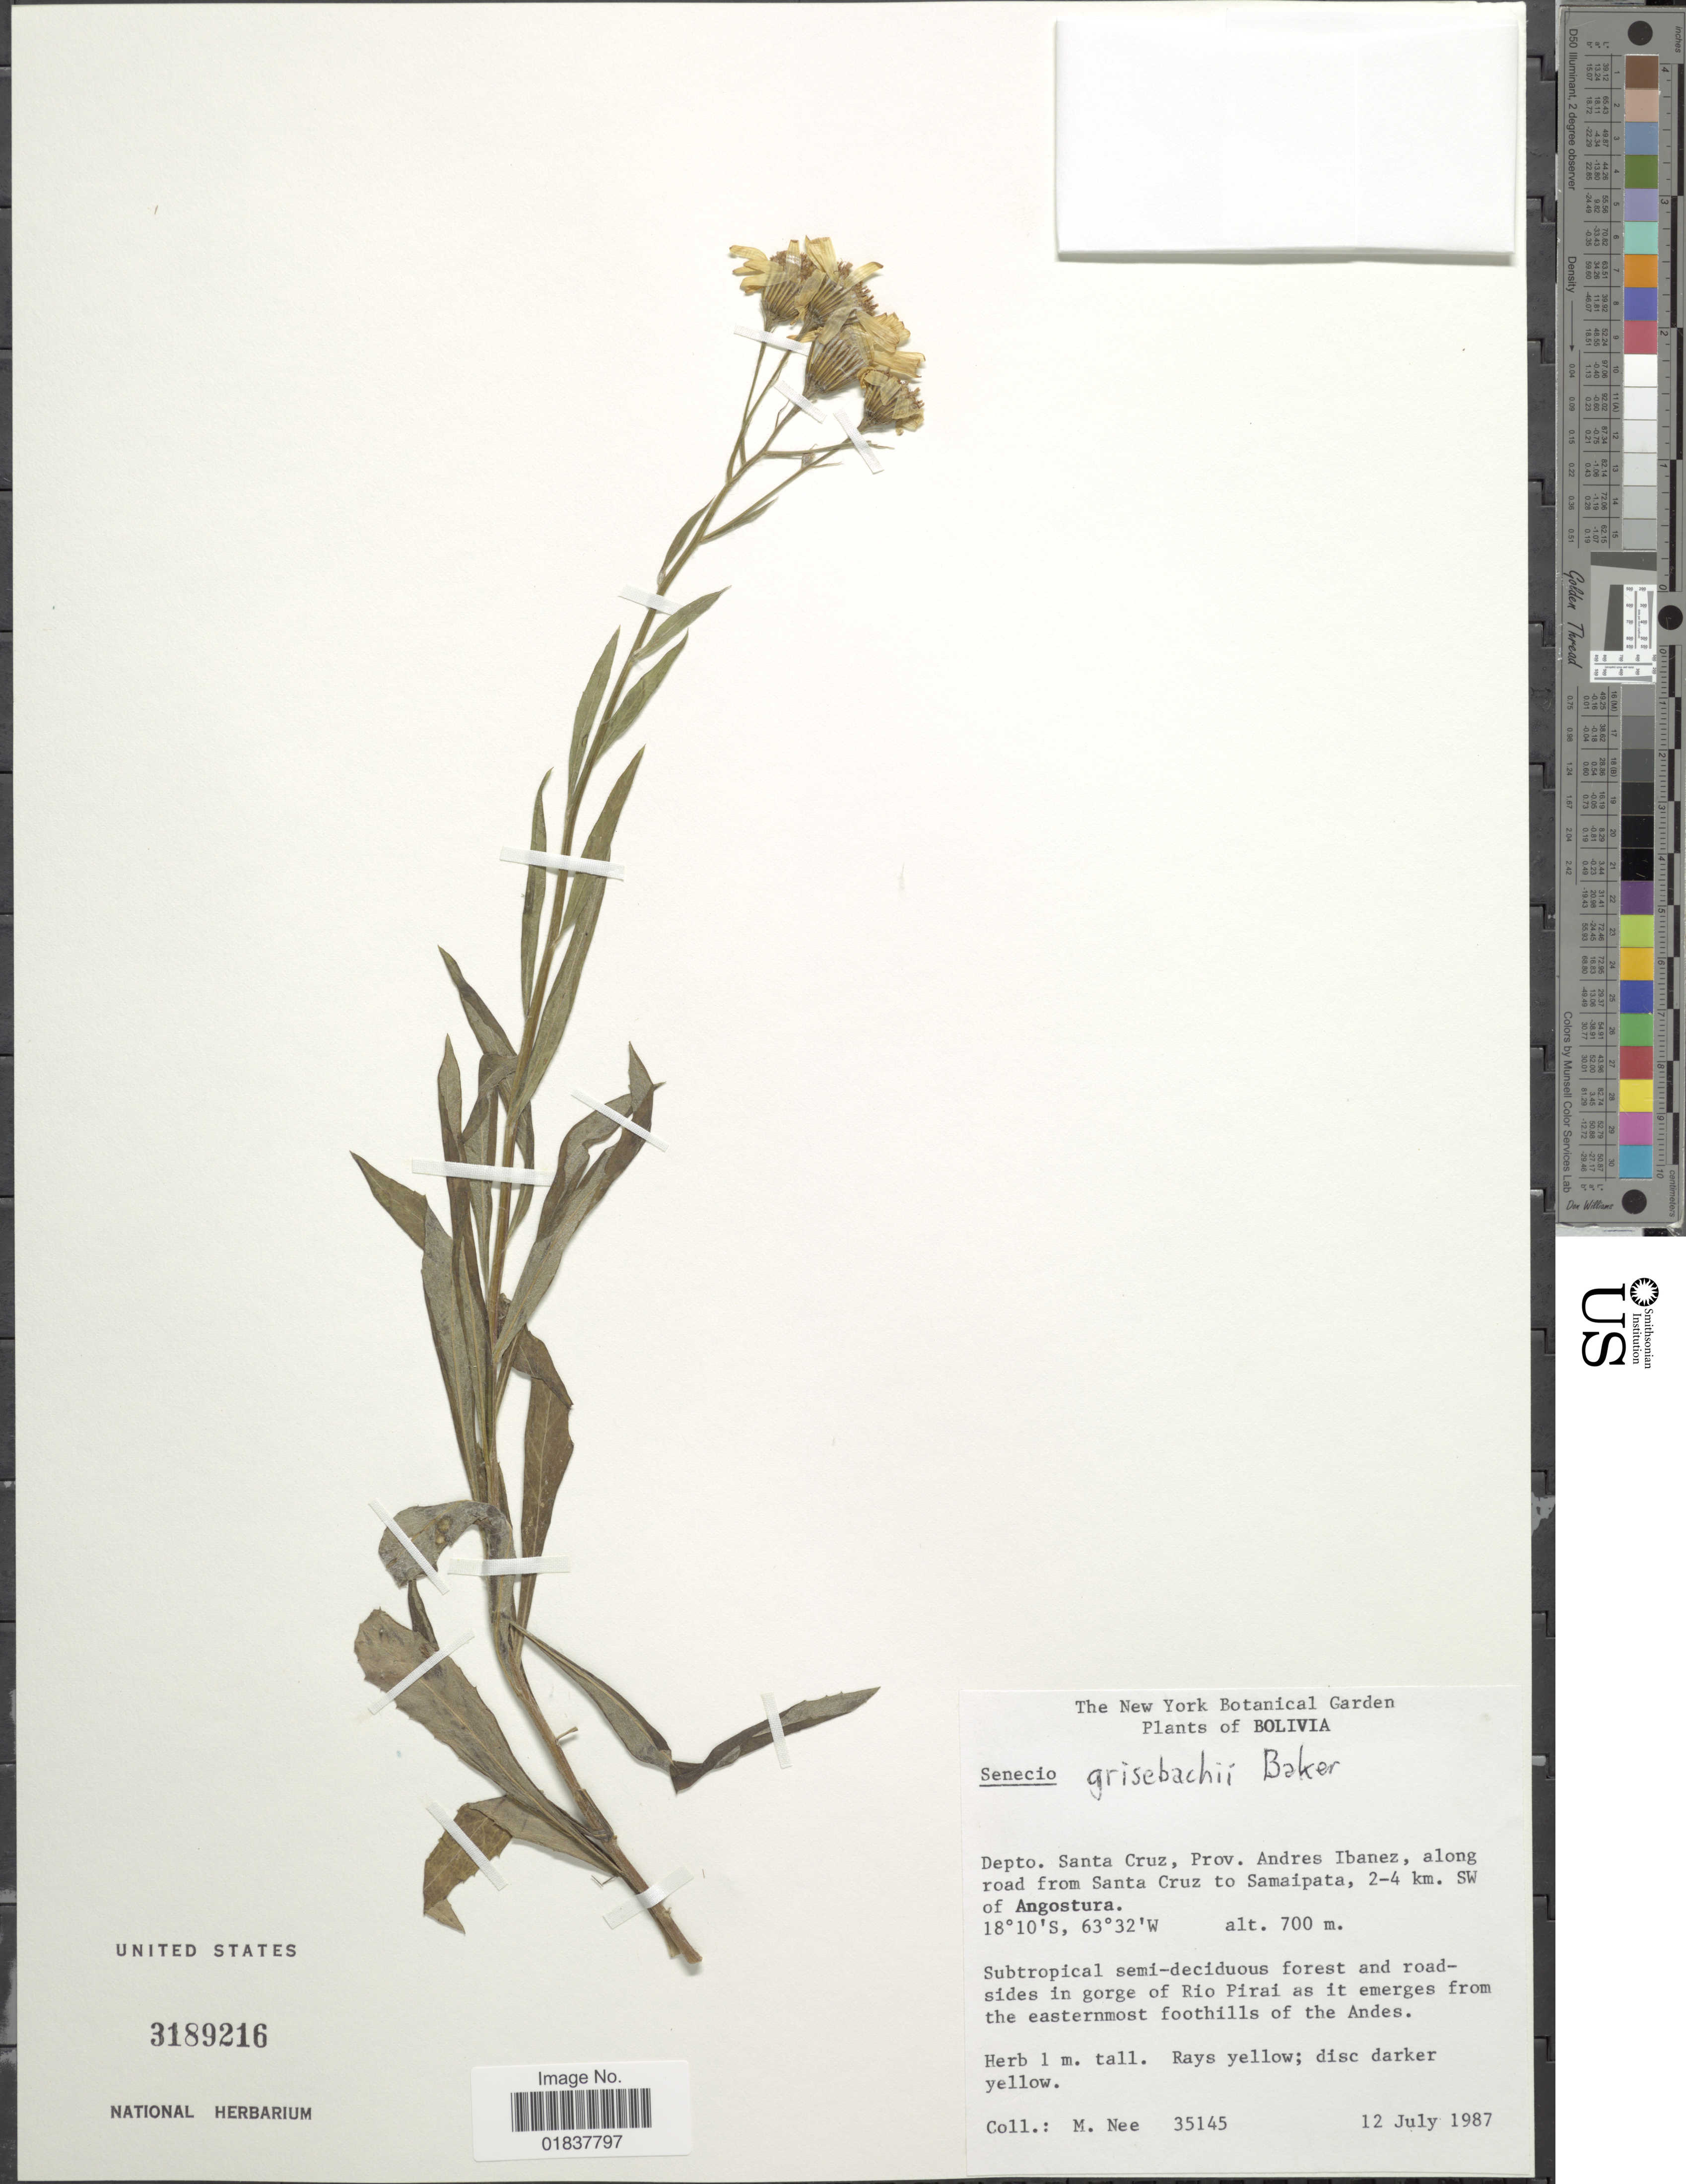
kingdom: Plantae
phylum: Tracheophyta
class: Magnoliopsida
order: Asterales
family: Asteraceae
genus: Senecio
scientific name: Senecio grisebachii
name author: Baker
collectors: M. Nee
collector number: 35145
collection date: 1987-07-12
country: Bolivia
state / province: Santa Cruz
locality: Prov. Andres Ibanez, along road from Santa Cruz to Samaipata, 2-4 km SW of Angostura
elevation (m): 700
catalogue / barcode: US 3189216